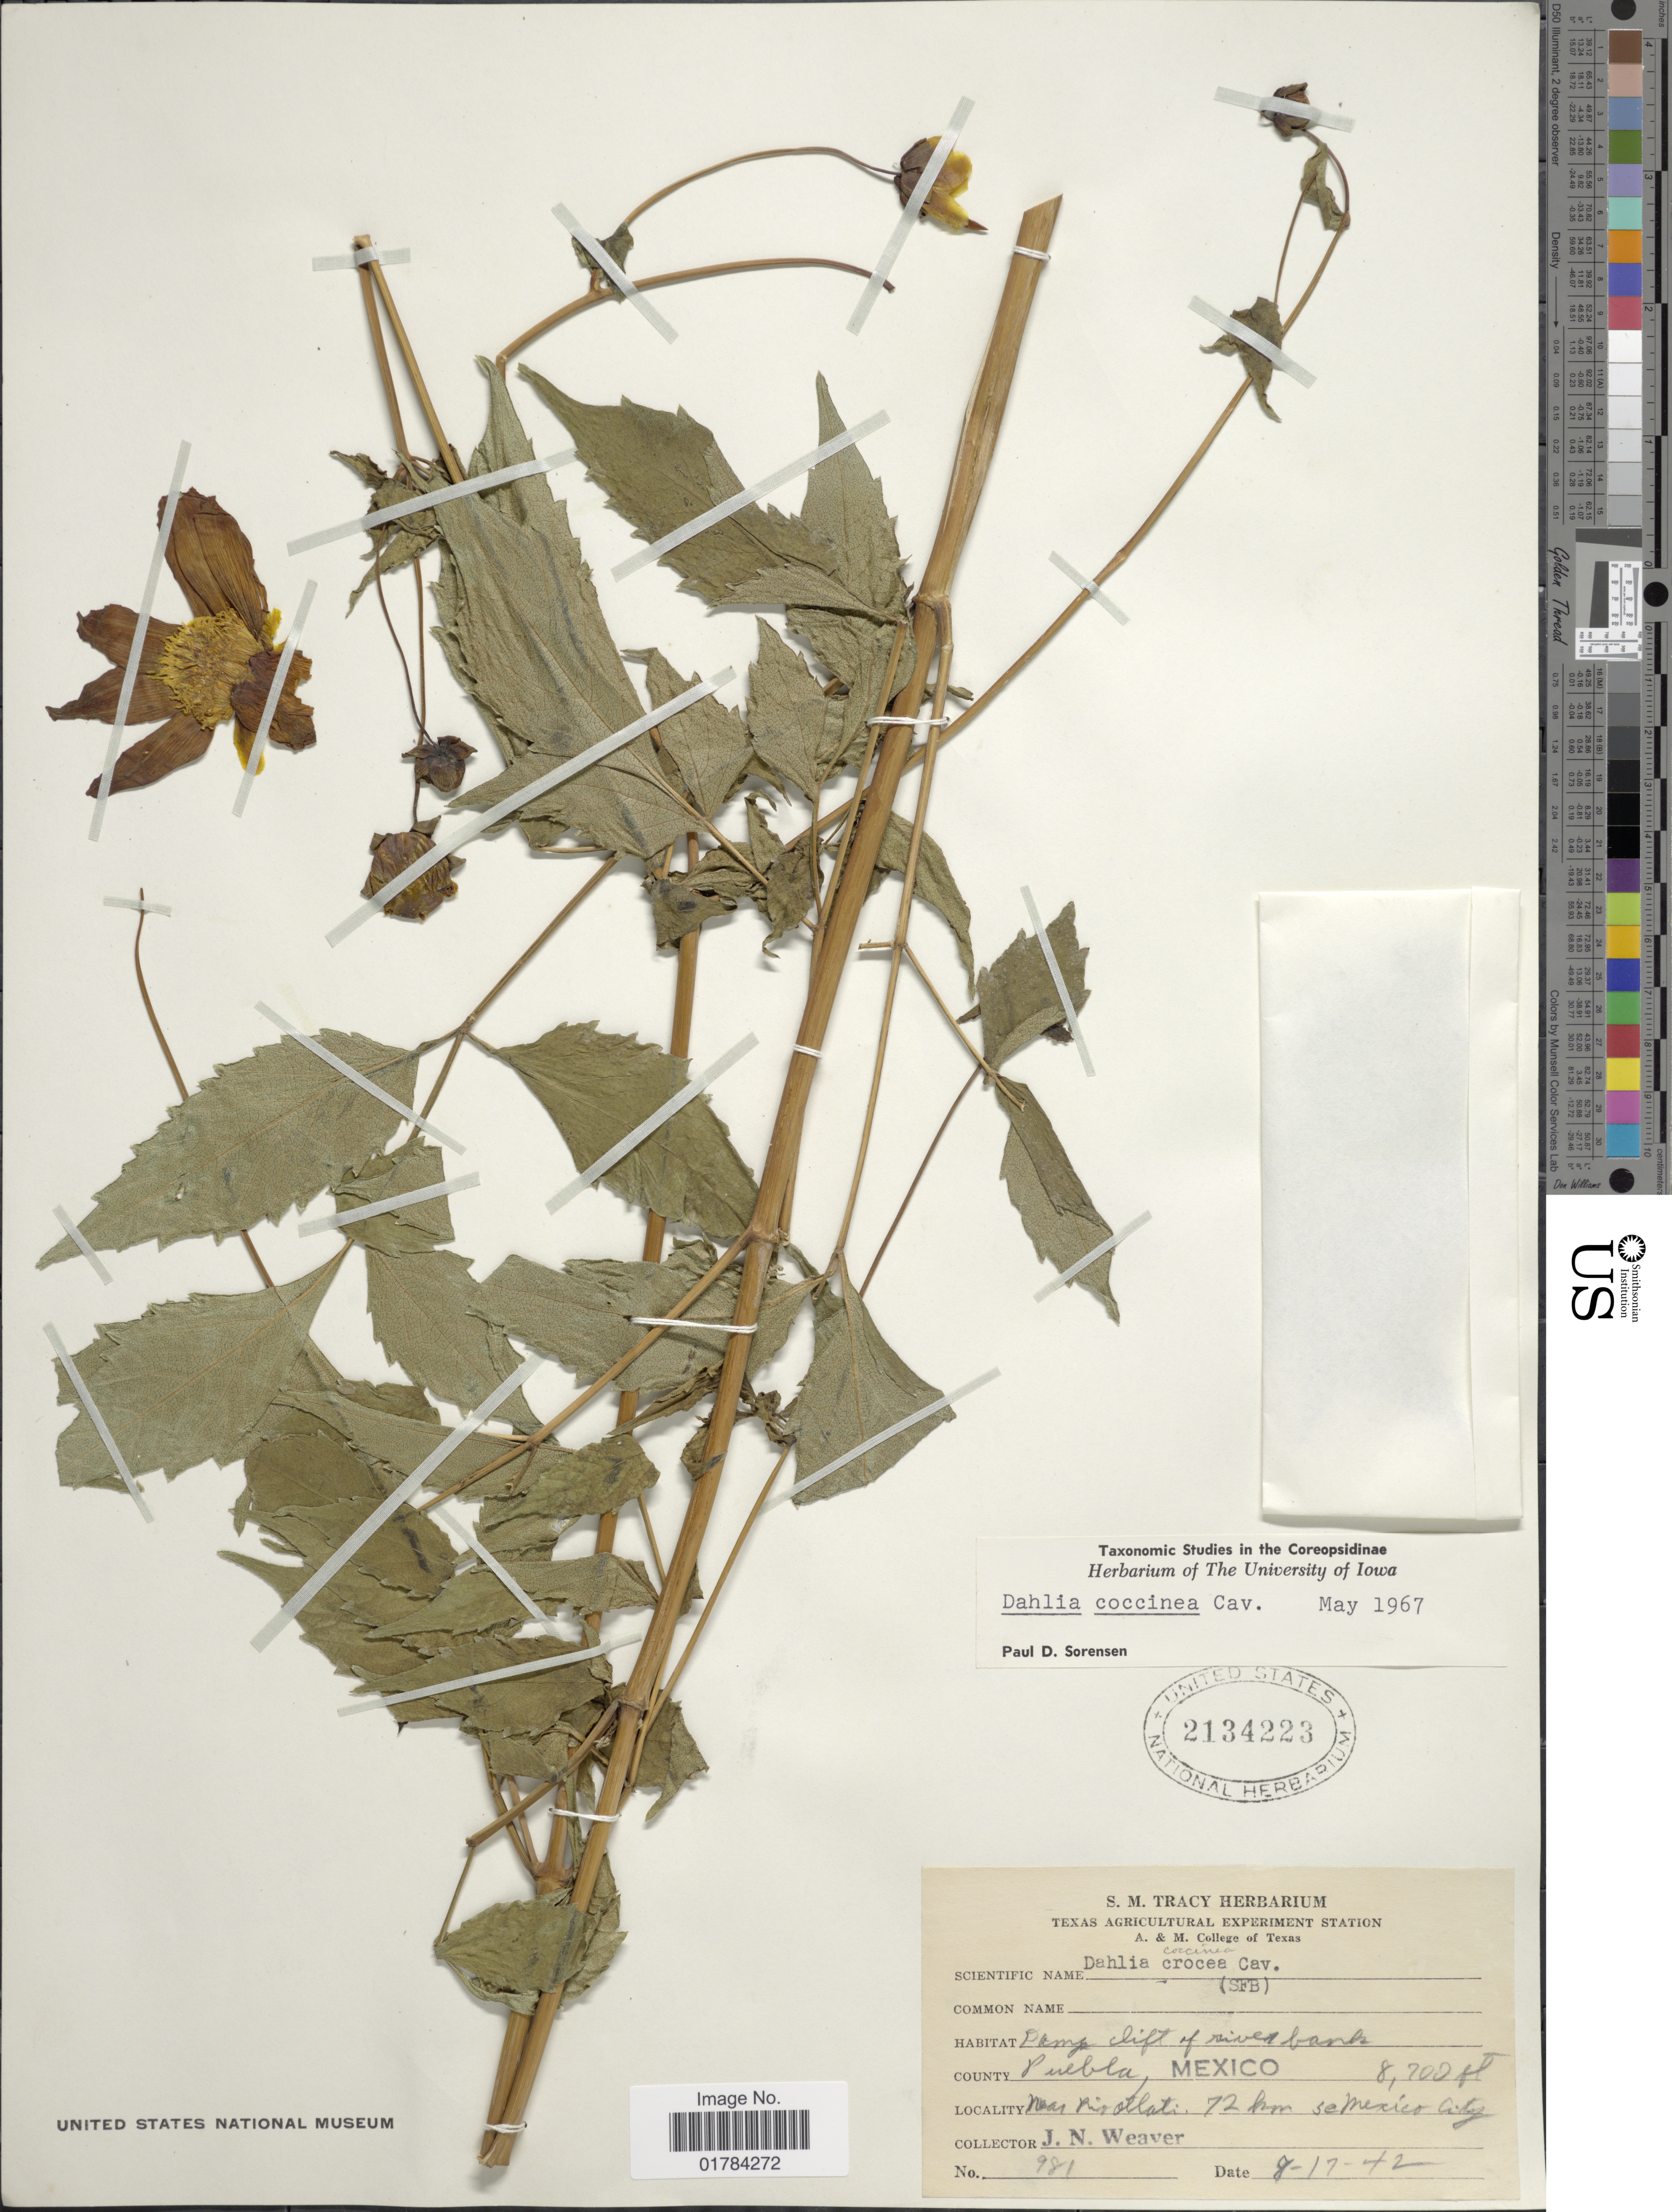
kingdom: Plantae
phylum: Tracheophyta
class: Magnoliopsida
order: Asterales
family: Asteraceae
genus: Dahlia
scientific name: Dahlia coccinea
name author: Cav.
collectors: J. N. Weaver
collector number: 981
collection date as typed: Transcribed d/m/y: 17/8/42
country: Mexico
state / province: Puebla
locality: Near Rio Otlati 72 km se Mexico City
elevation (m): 2652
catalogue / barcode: US 2134223